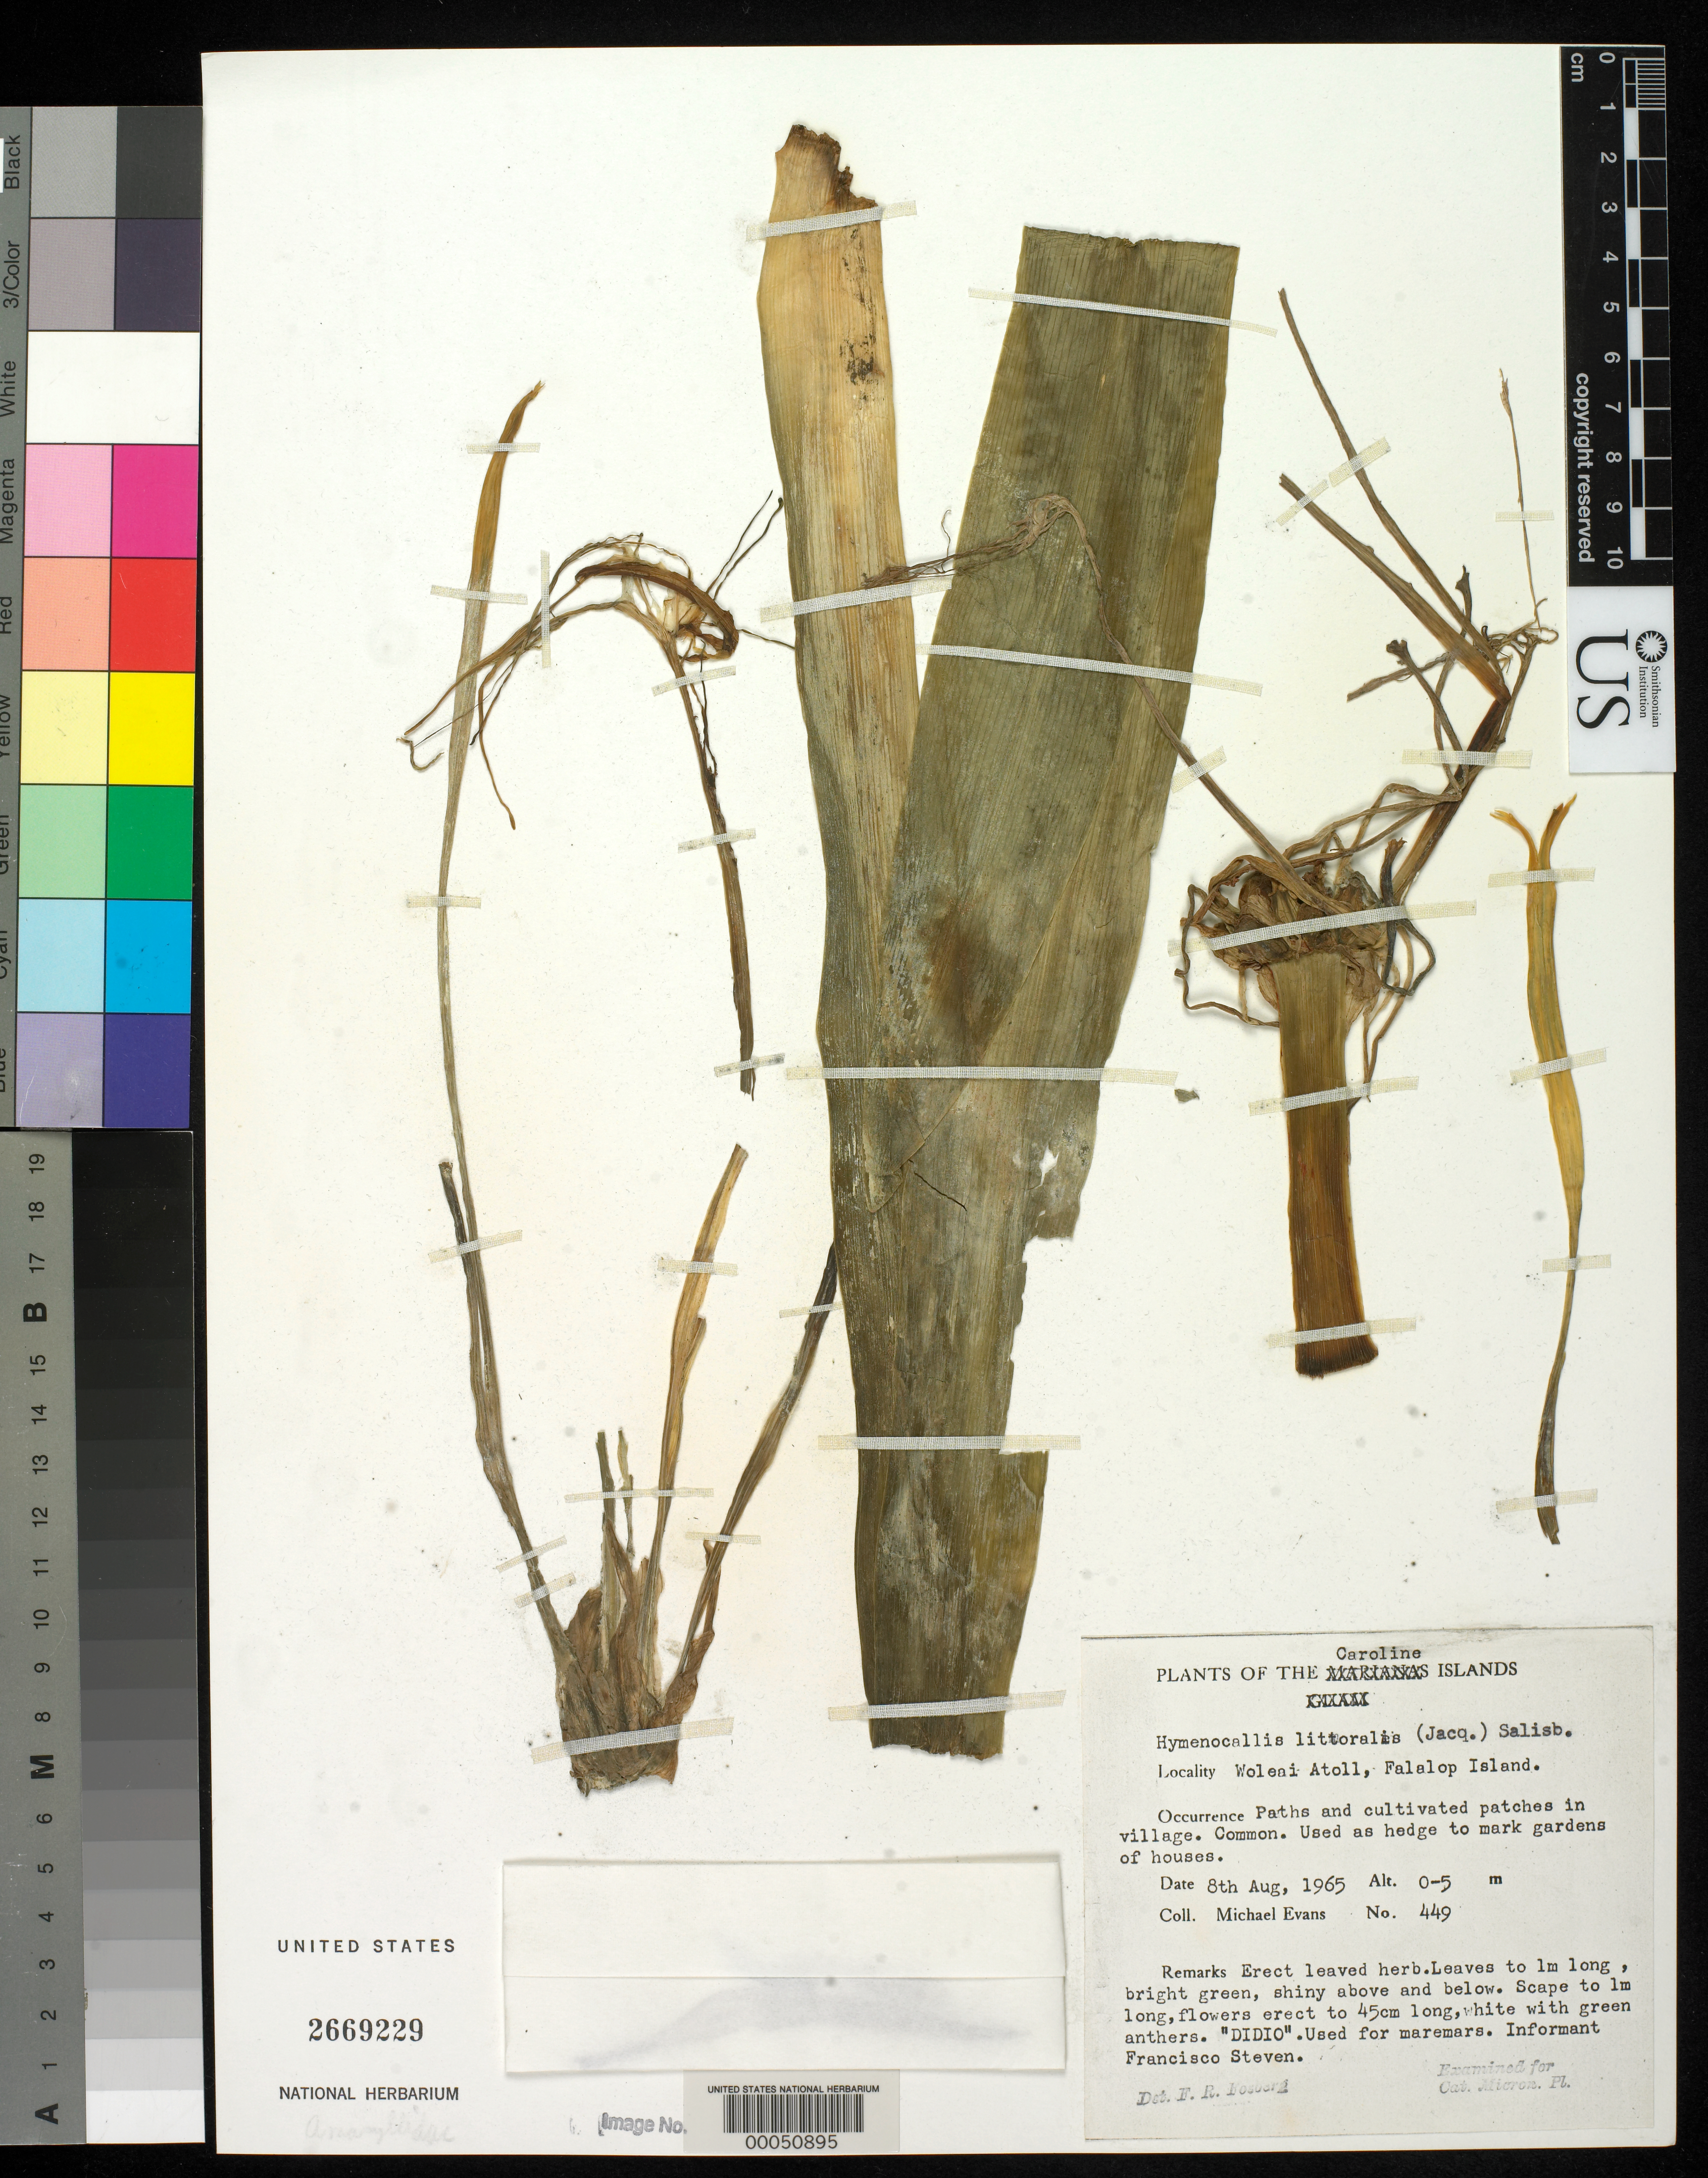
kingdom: Plantae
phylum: Tracheophyta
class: Liliopsida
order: Asparagales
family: Amaryllidaceae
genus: Hymenocallis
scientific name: Hymenocallis littoralis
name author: (Jacq.) Salisb.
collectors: M. Evans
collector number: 449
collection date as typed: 08 Aug 1965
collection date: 1965-08-08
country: Micronesia, Federated States of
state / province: Yap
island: Woleai Atoll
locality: Falalop island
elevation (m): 0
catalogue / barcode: US 2669229